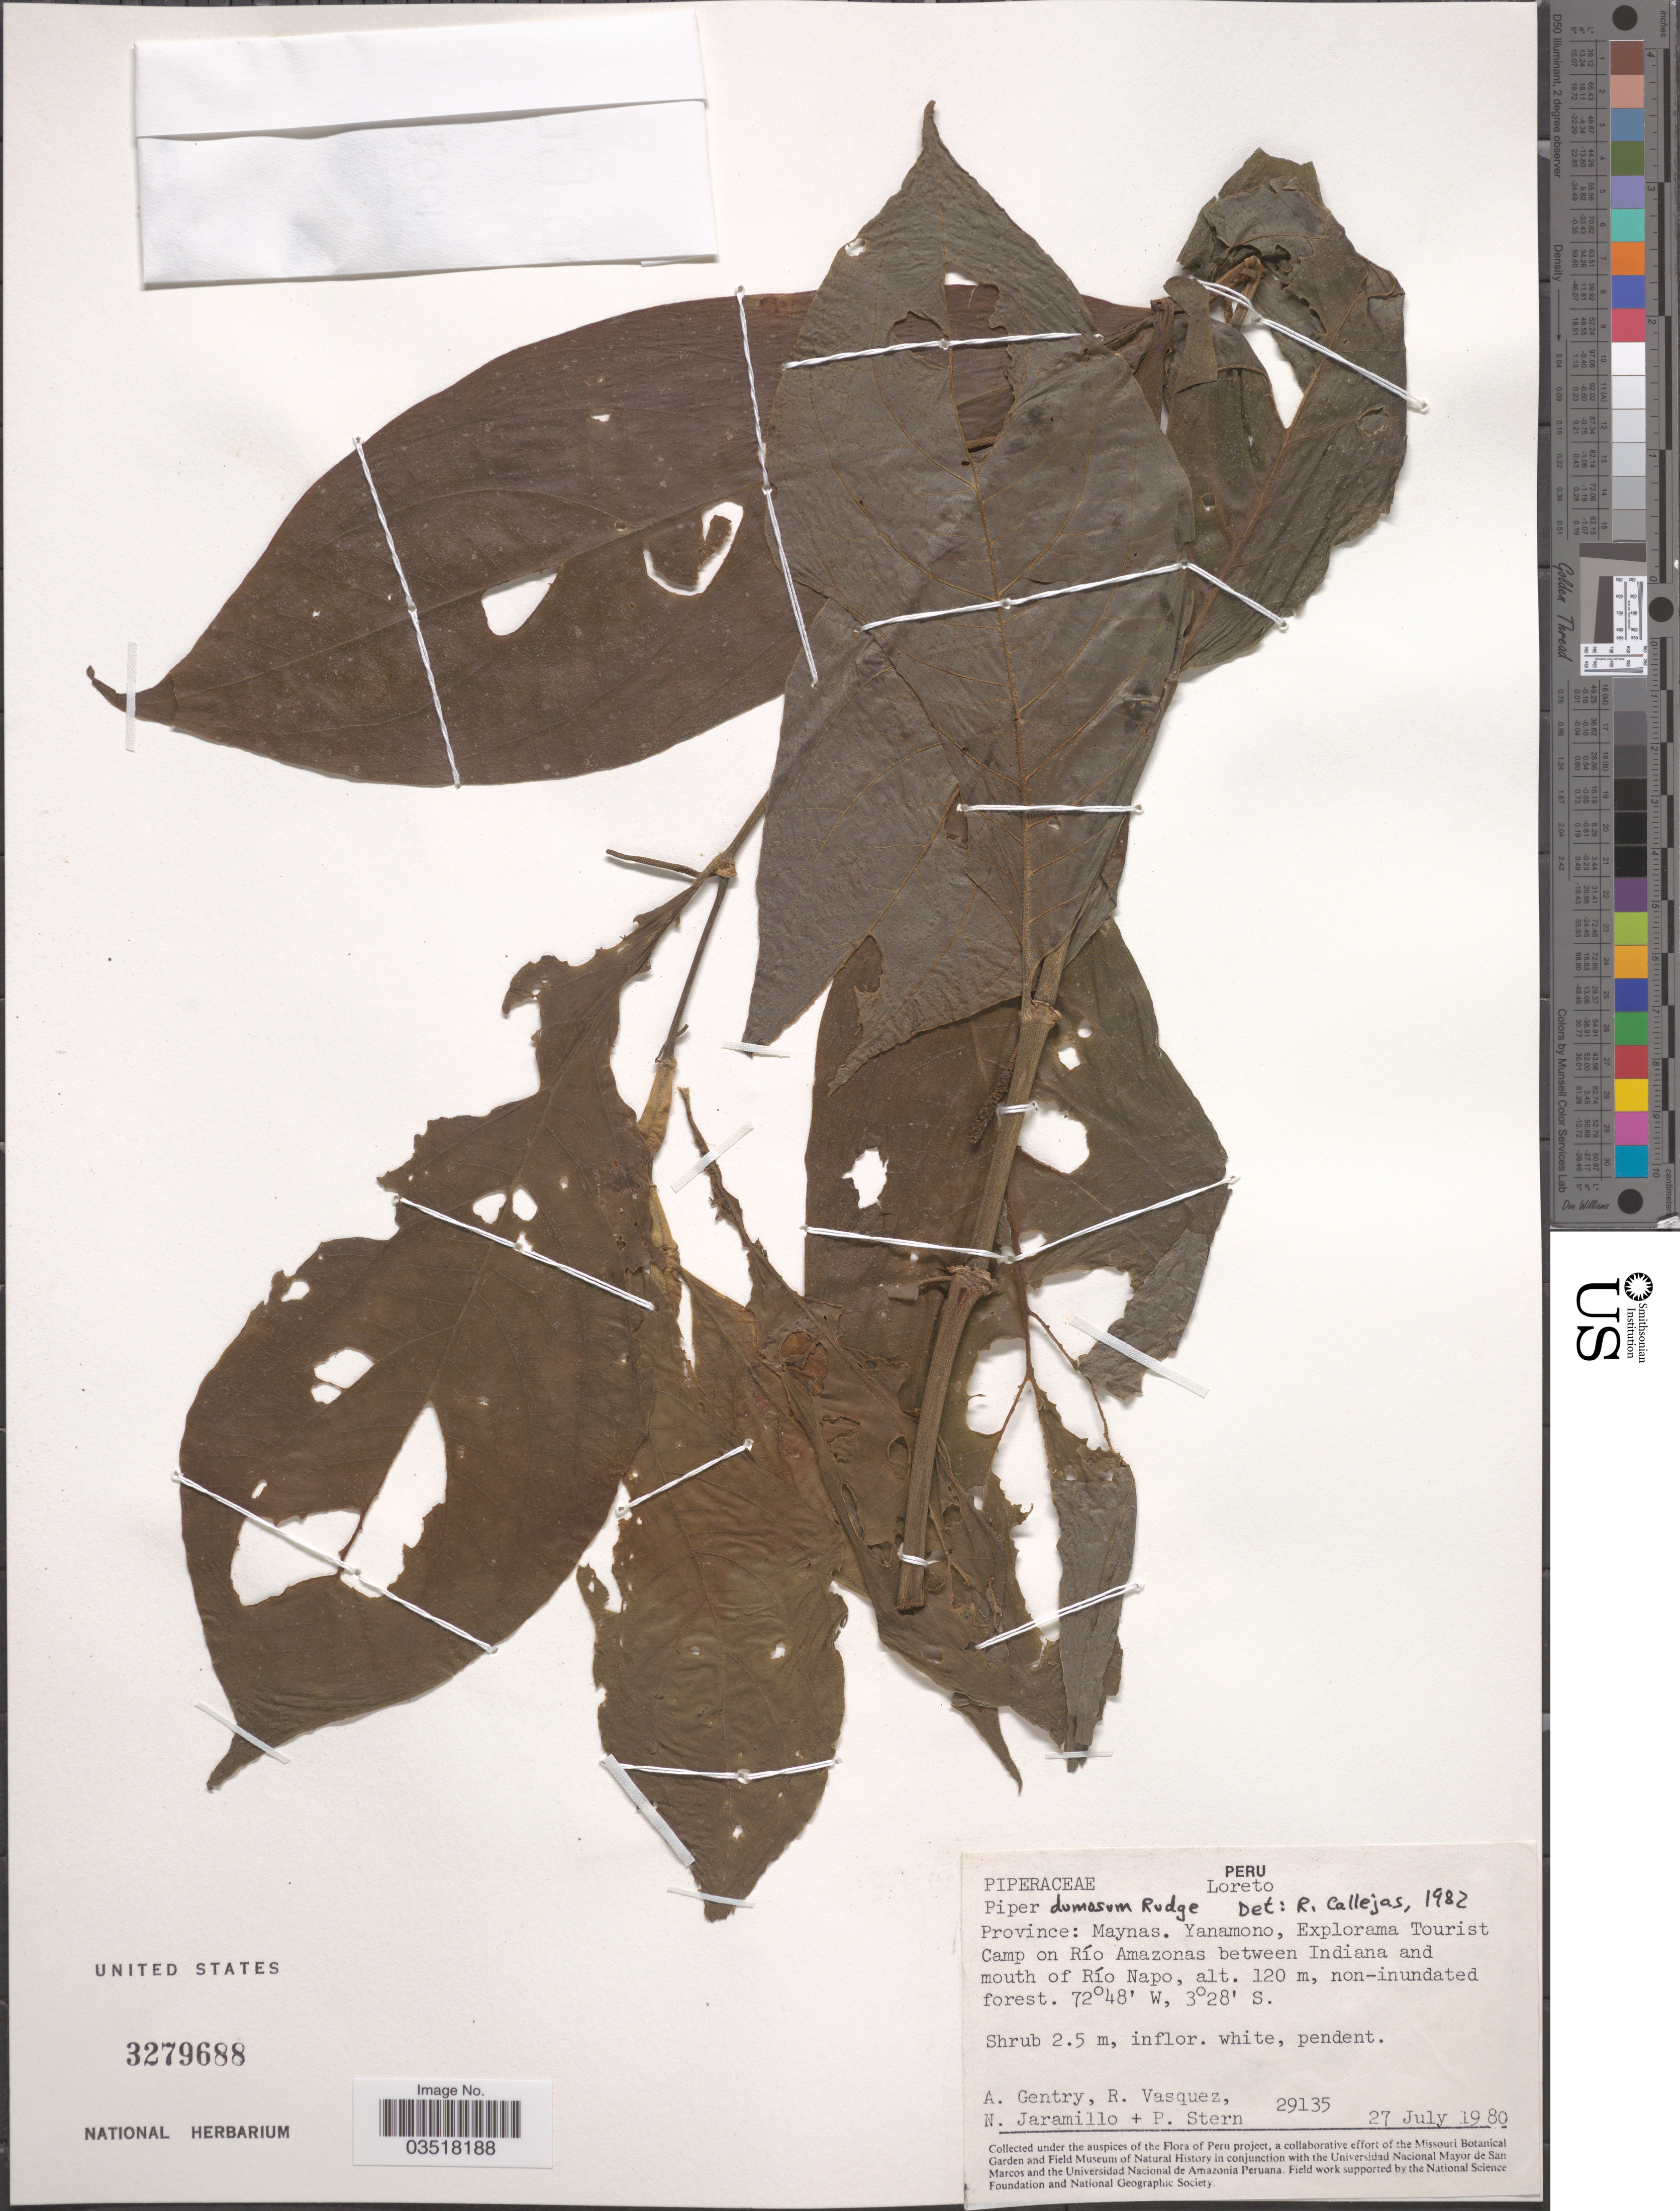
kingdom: Plantae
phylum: Tracheophyta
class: Magnoliopsida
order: Piperales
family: Piperaceae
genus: Piper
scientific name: Piper dumosum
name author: Rudge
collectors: A. H. Gentry, R. Vasquez, N. Jaramillo & P. Stern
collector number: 29135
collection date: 1980-07-27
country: Peru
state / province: Loreto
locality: Province: Maynas. Yanamono, Explorama Tourist Camp on Río Amazonas between Indiana and mouth of Río Napo.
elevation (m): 120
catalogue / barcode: US 3279688